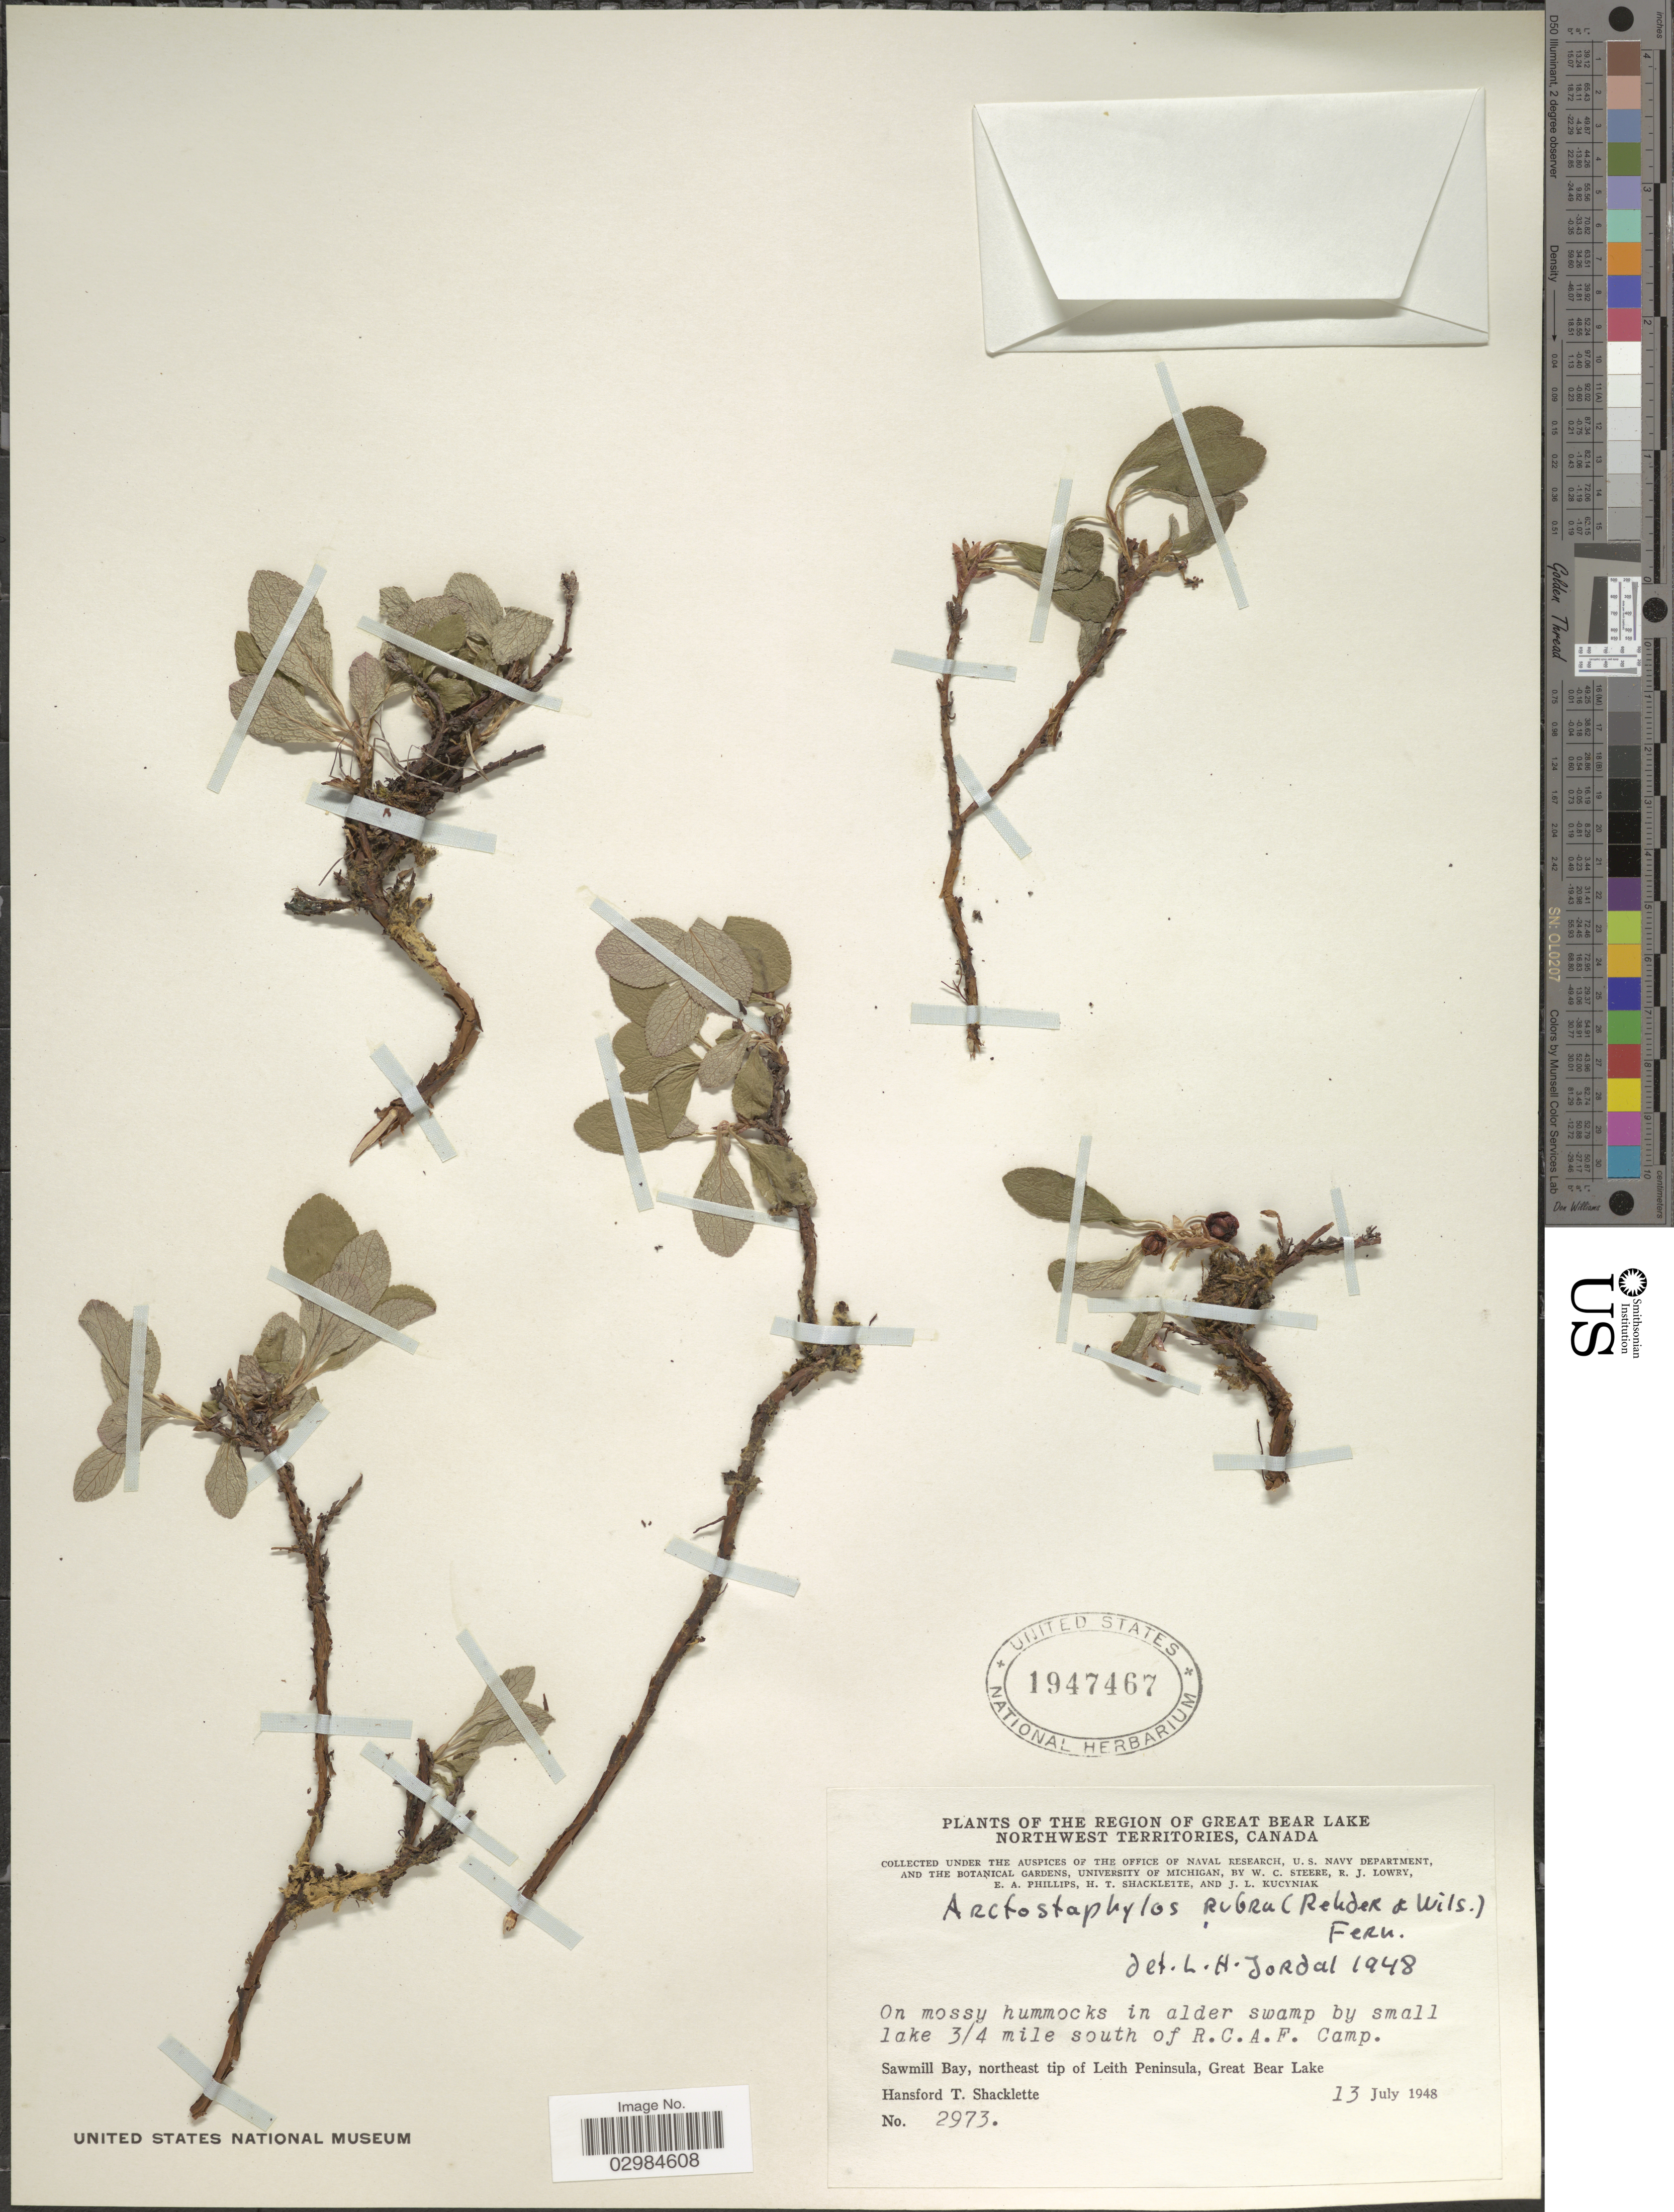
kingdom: Plantae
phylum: Tracheophyta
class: Magnoliopsida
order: Ericales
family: Ericaceae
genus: Arctostaphylos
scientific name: Arctostaphylos rubra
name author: (Rehder & E.H. Wilson) Fernald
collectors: H. Shacklette, W. C. Steere, R. Lowry, E. Phillips & J. Kucyniak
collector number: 2973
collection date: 1948-07-13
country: Canada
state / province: Northwest Territories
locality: The Region of Great Bear Lake Northwest Territories. By small lake 3/4 mile south of R. C. A. F. Camp. Sawmill Bay, northeast tip of Leith Peninsula, Great Bear Lake.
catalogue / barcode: US 1947467